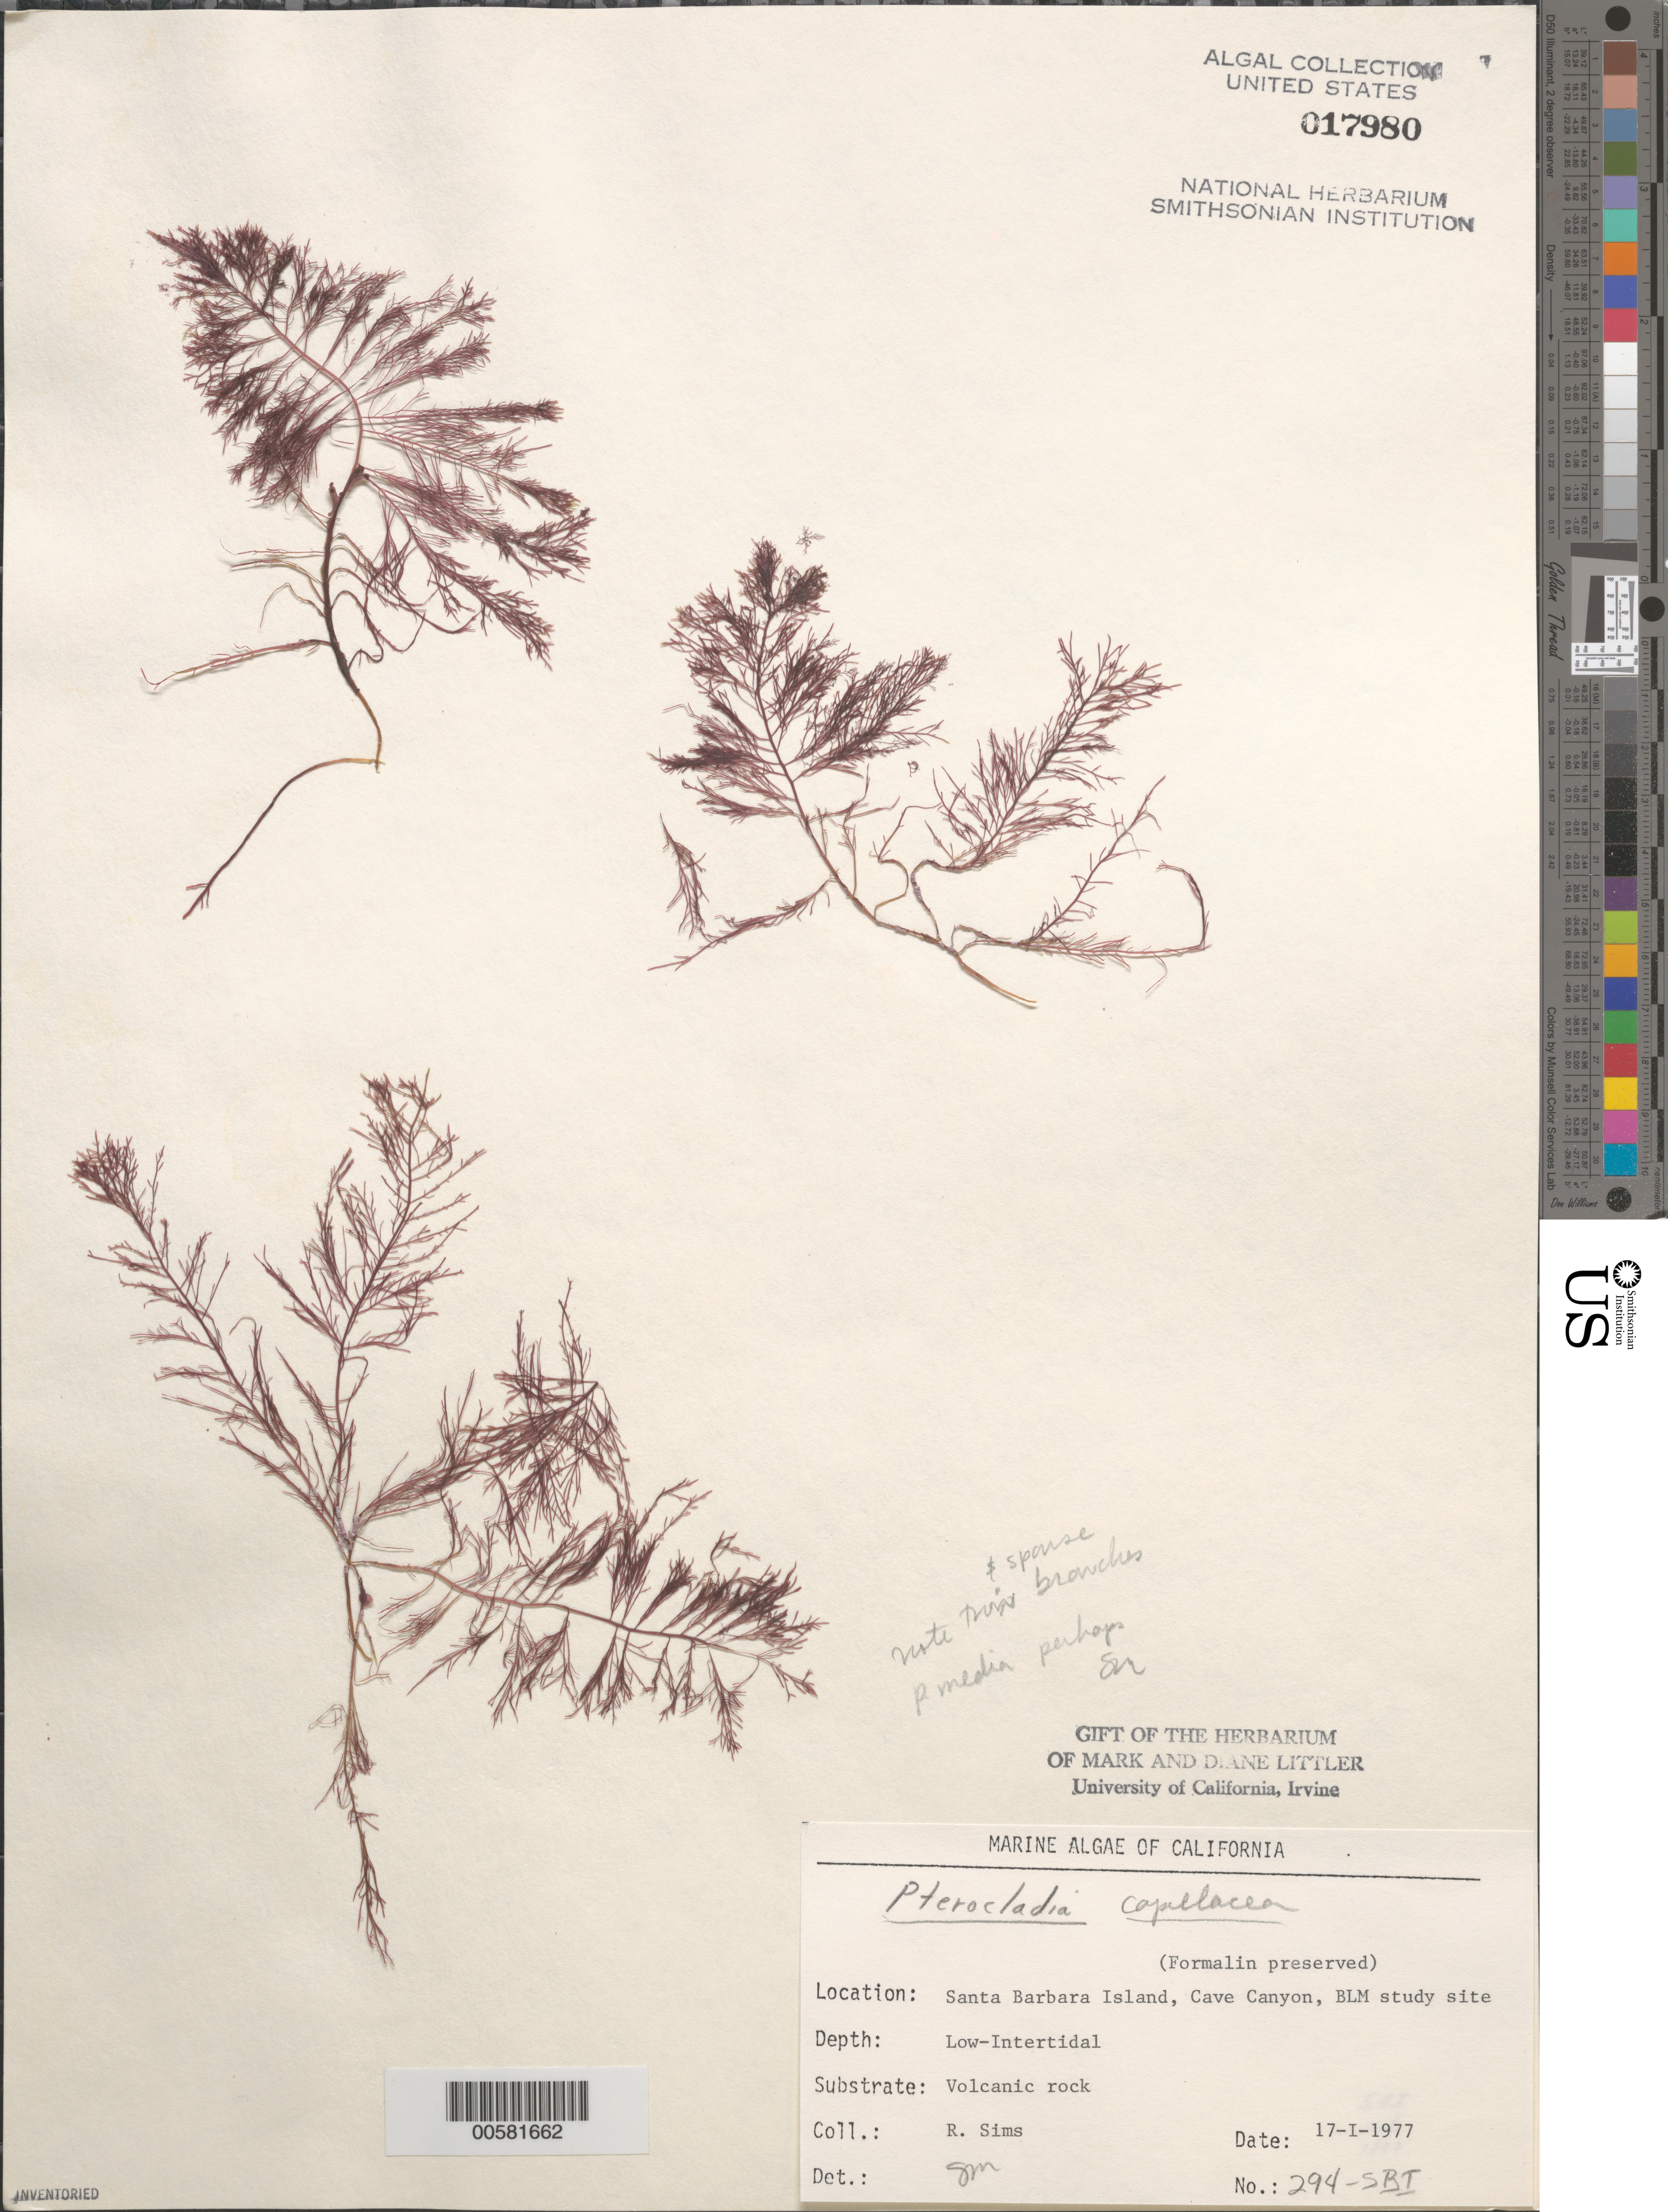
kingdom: Plantae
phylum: Rhodophyta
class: Florideophyceae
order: Gelidiales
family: Pterocladiaceae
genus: Pterocladiella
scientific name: Pterocladiella capillacea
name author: (S.G. Gmel.) Santelices & Hommers.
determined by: Algae name updating Project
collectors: R. H. Sims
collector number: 294-sbi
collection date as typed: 17 Jan 1977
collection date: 1977-01-17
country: United States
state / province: California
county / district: Santa Barbara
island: Santa Barbara Island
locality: Cave Canyon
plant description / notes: BLM-SOCALBIGHT Rocky Intertidal Survey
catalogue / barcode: US 17980